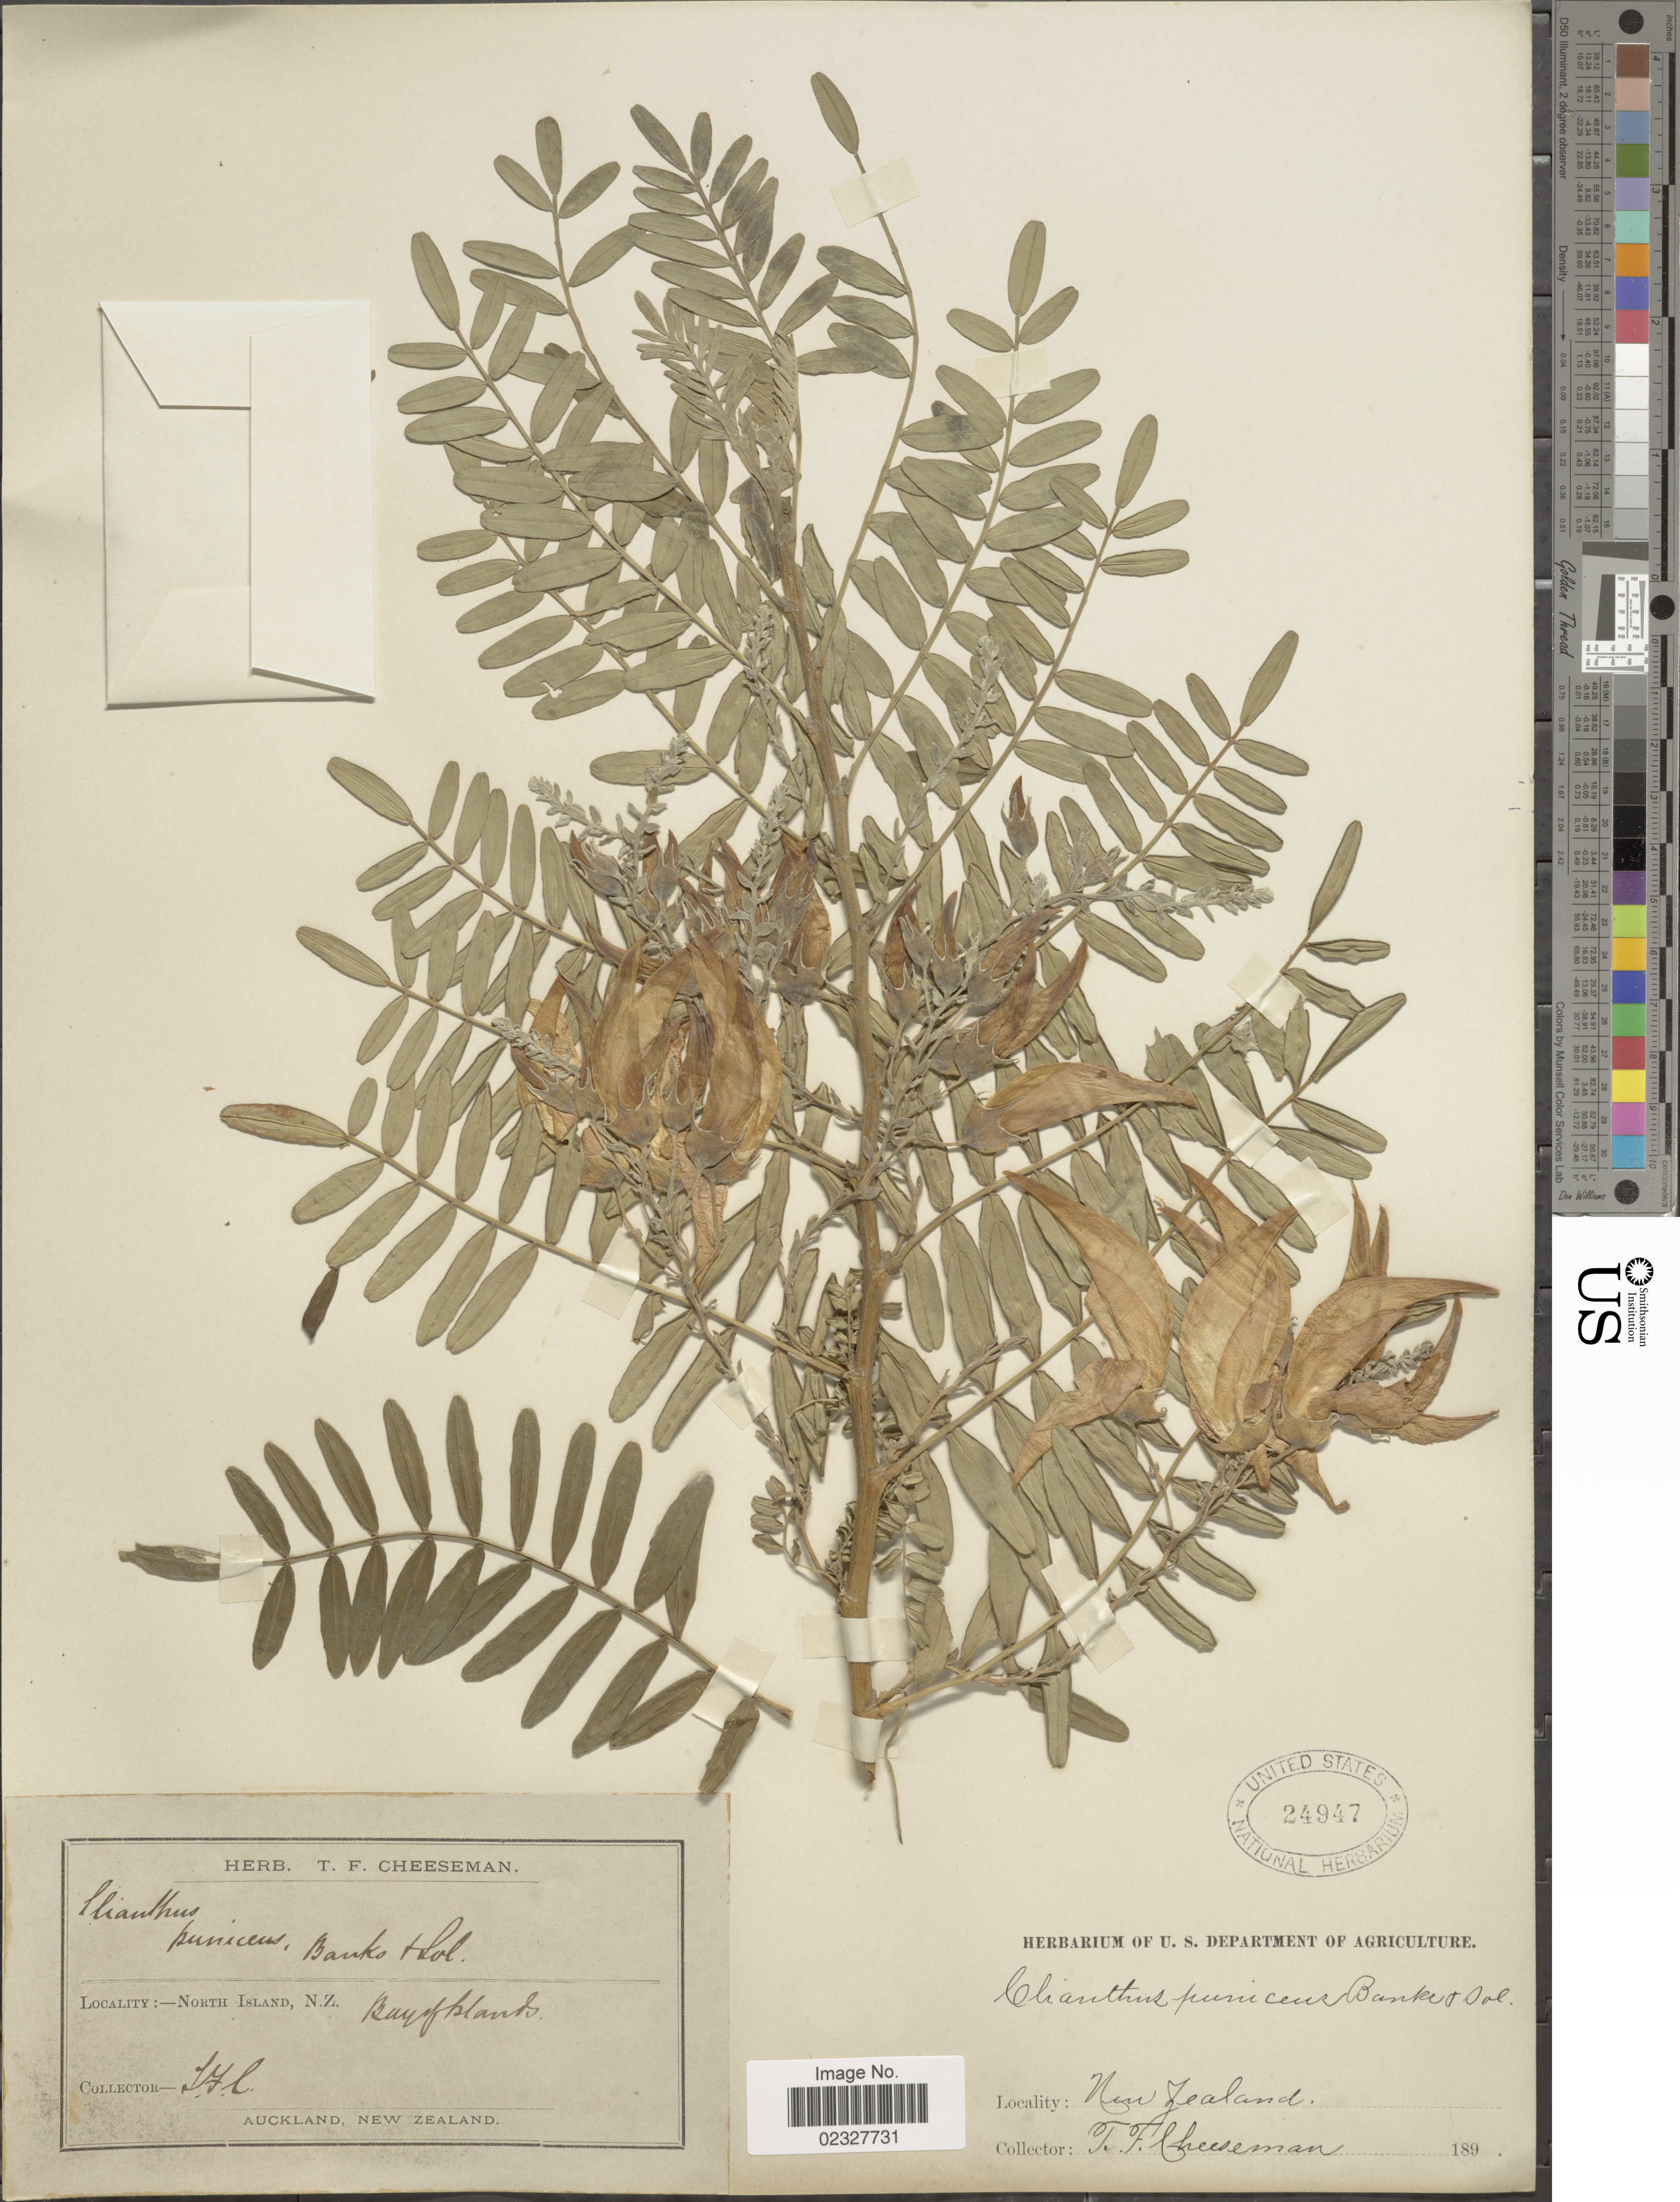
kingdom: Plantae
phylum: Tracheophyta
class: Magnoliopsida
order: Fabales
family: Fabaceae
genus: Clianthus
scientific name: Clianthus puniceus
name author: (G. Don) Sol. & Lindl.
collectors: T. F. Cheeseman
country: New Zealand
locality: North Island, N.Z. bay of Islands.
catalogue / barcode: US 24947